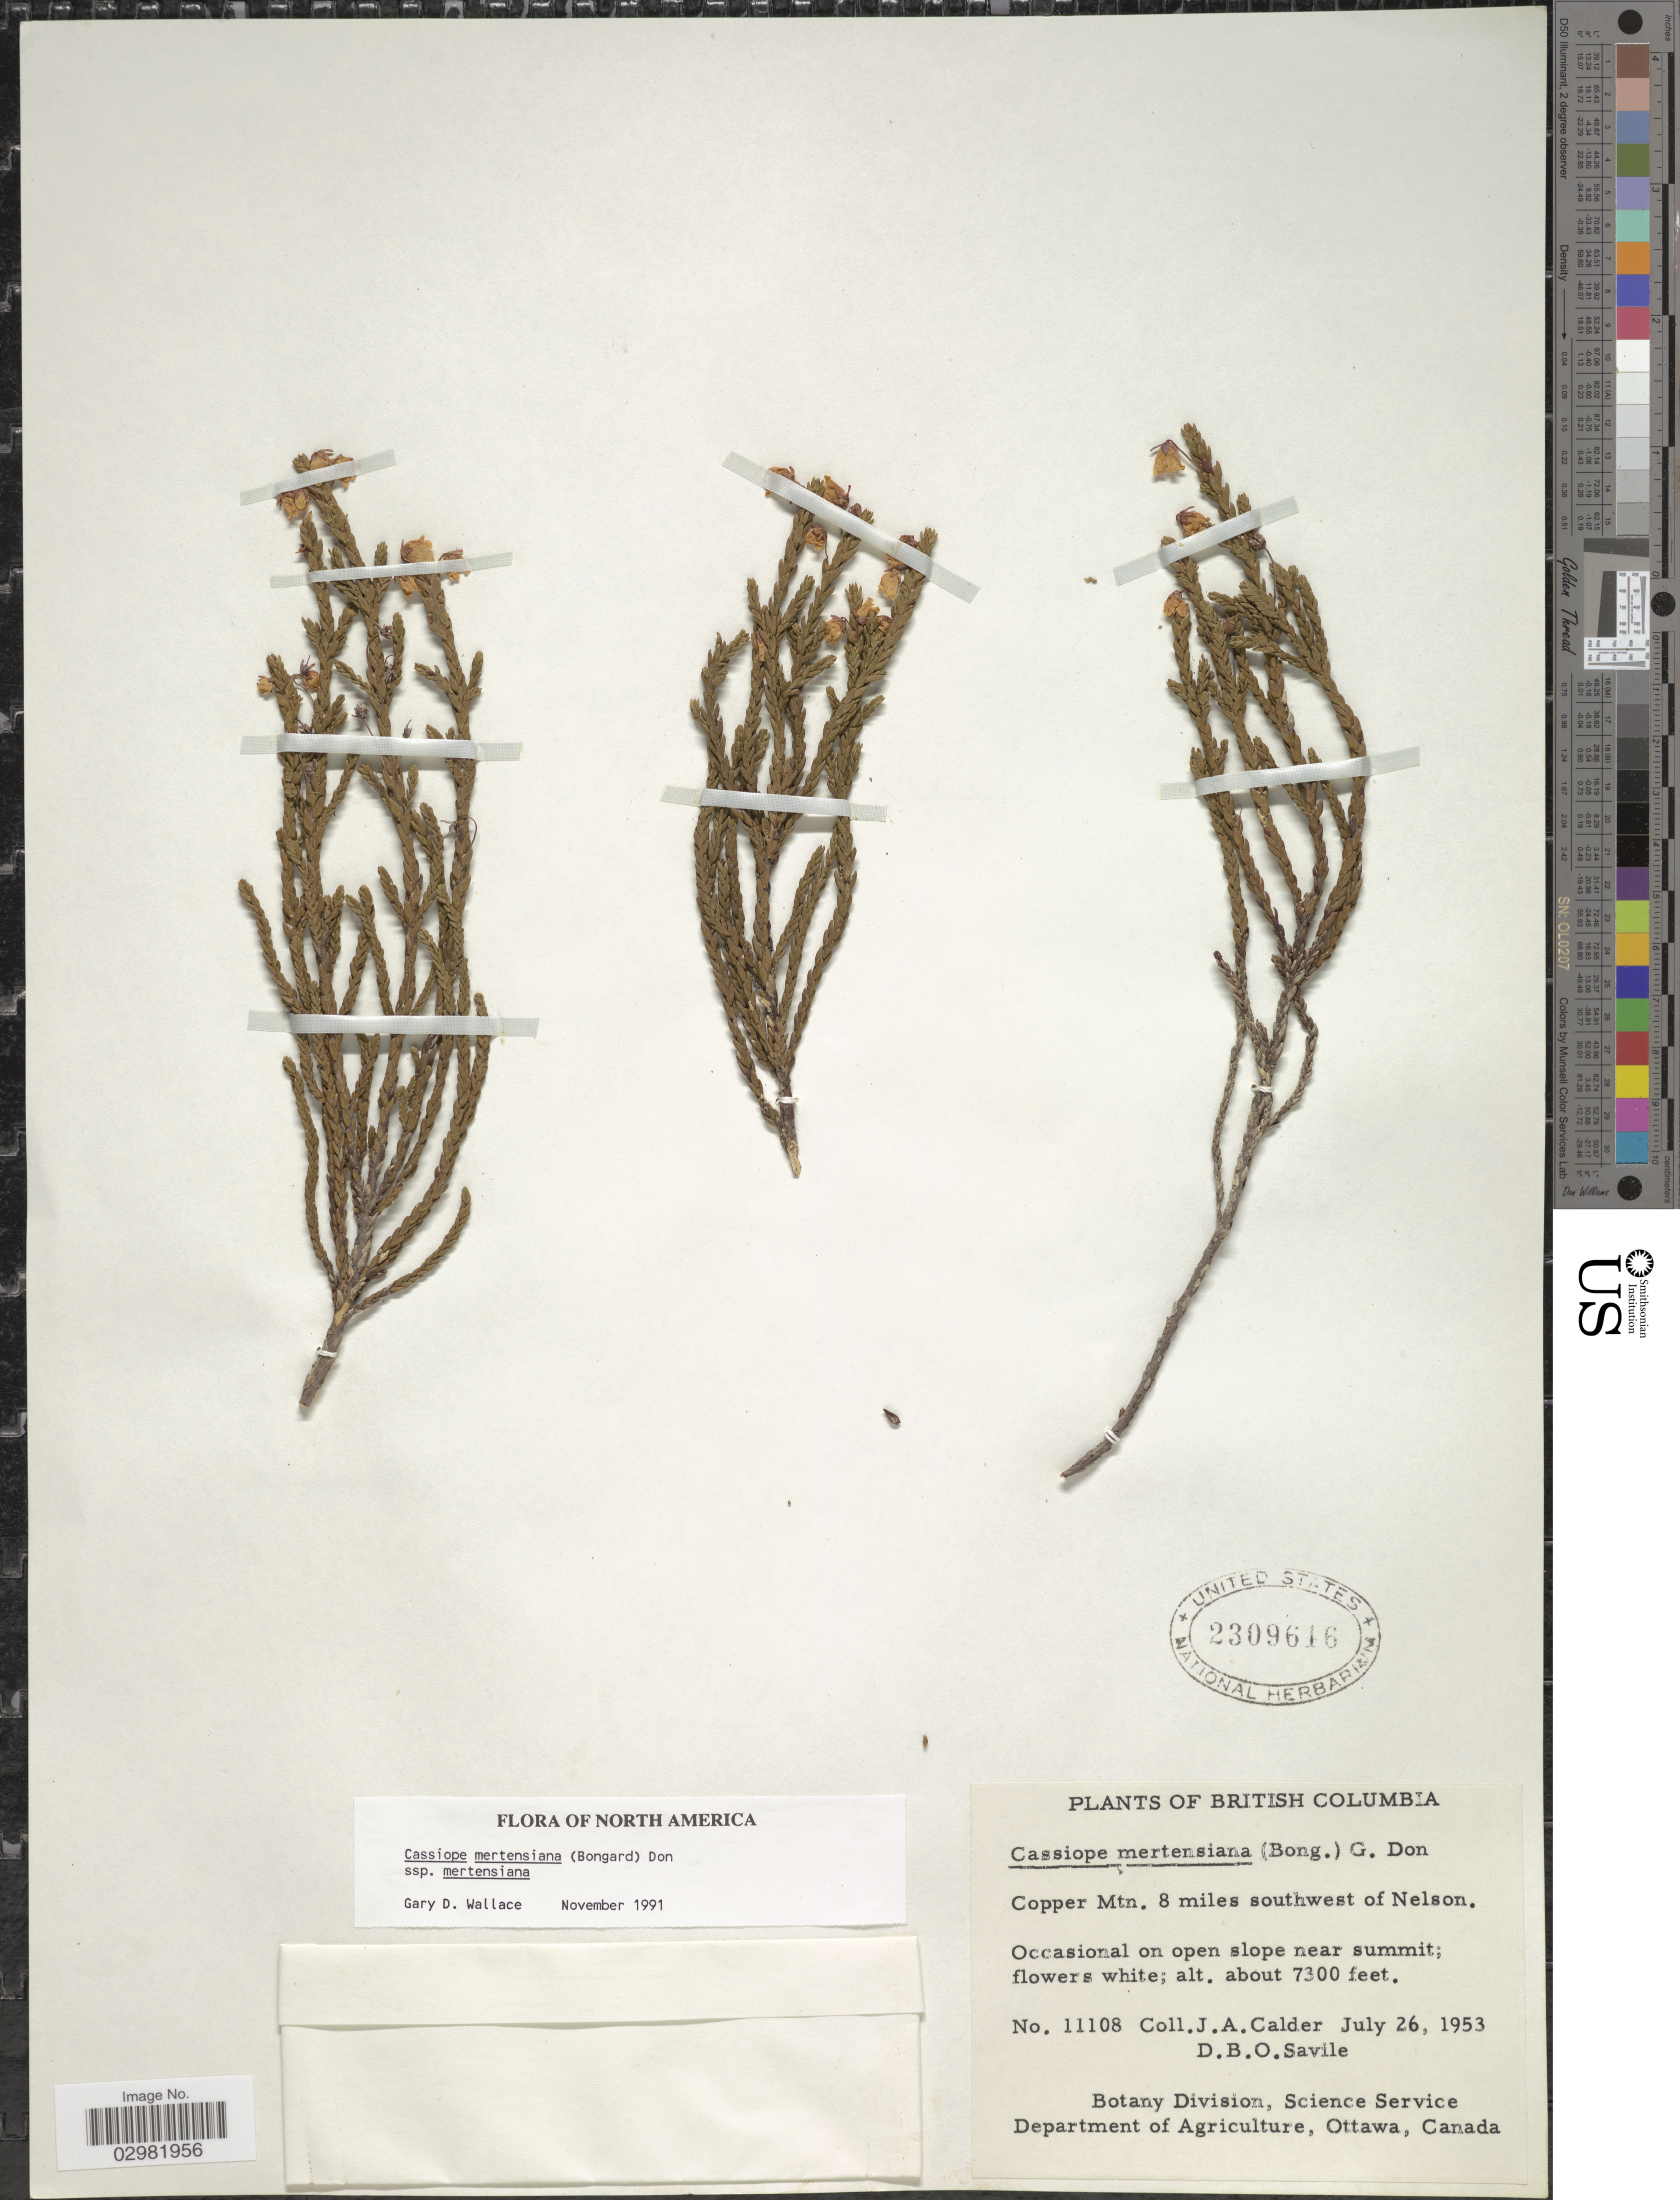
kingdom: Plantae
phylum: Tracheophyta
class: Magnoliopsida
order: Ericales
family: Ericaceae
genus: Cassiope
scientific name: Cassiope mertensiana subsp. mertensiana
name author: (Bong.) G. Don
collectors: J. A. Calder & D. Savile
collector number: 11108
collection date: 1953-07-26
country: Canada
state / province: British Columbia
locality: Copper Mtn. 8 miles southwest of Nelson.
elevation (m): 2225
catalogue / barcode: US 2309616